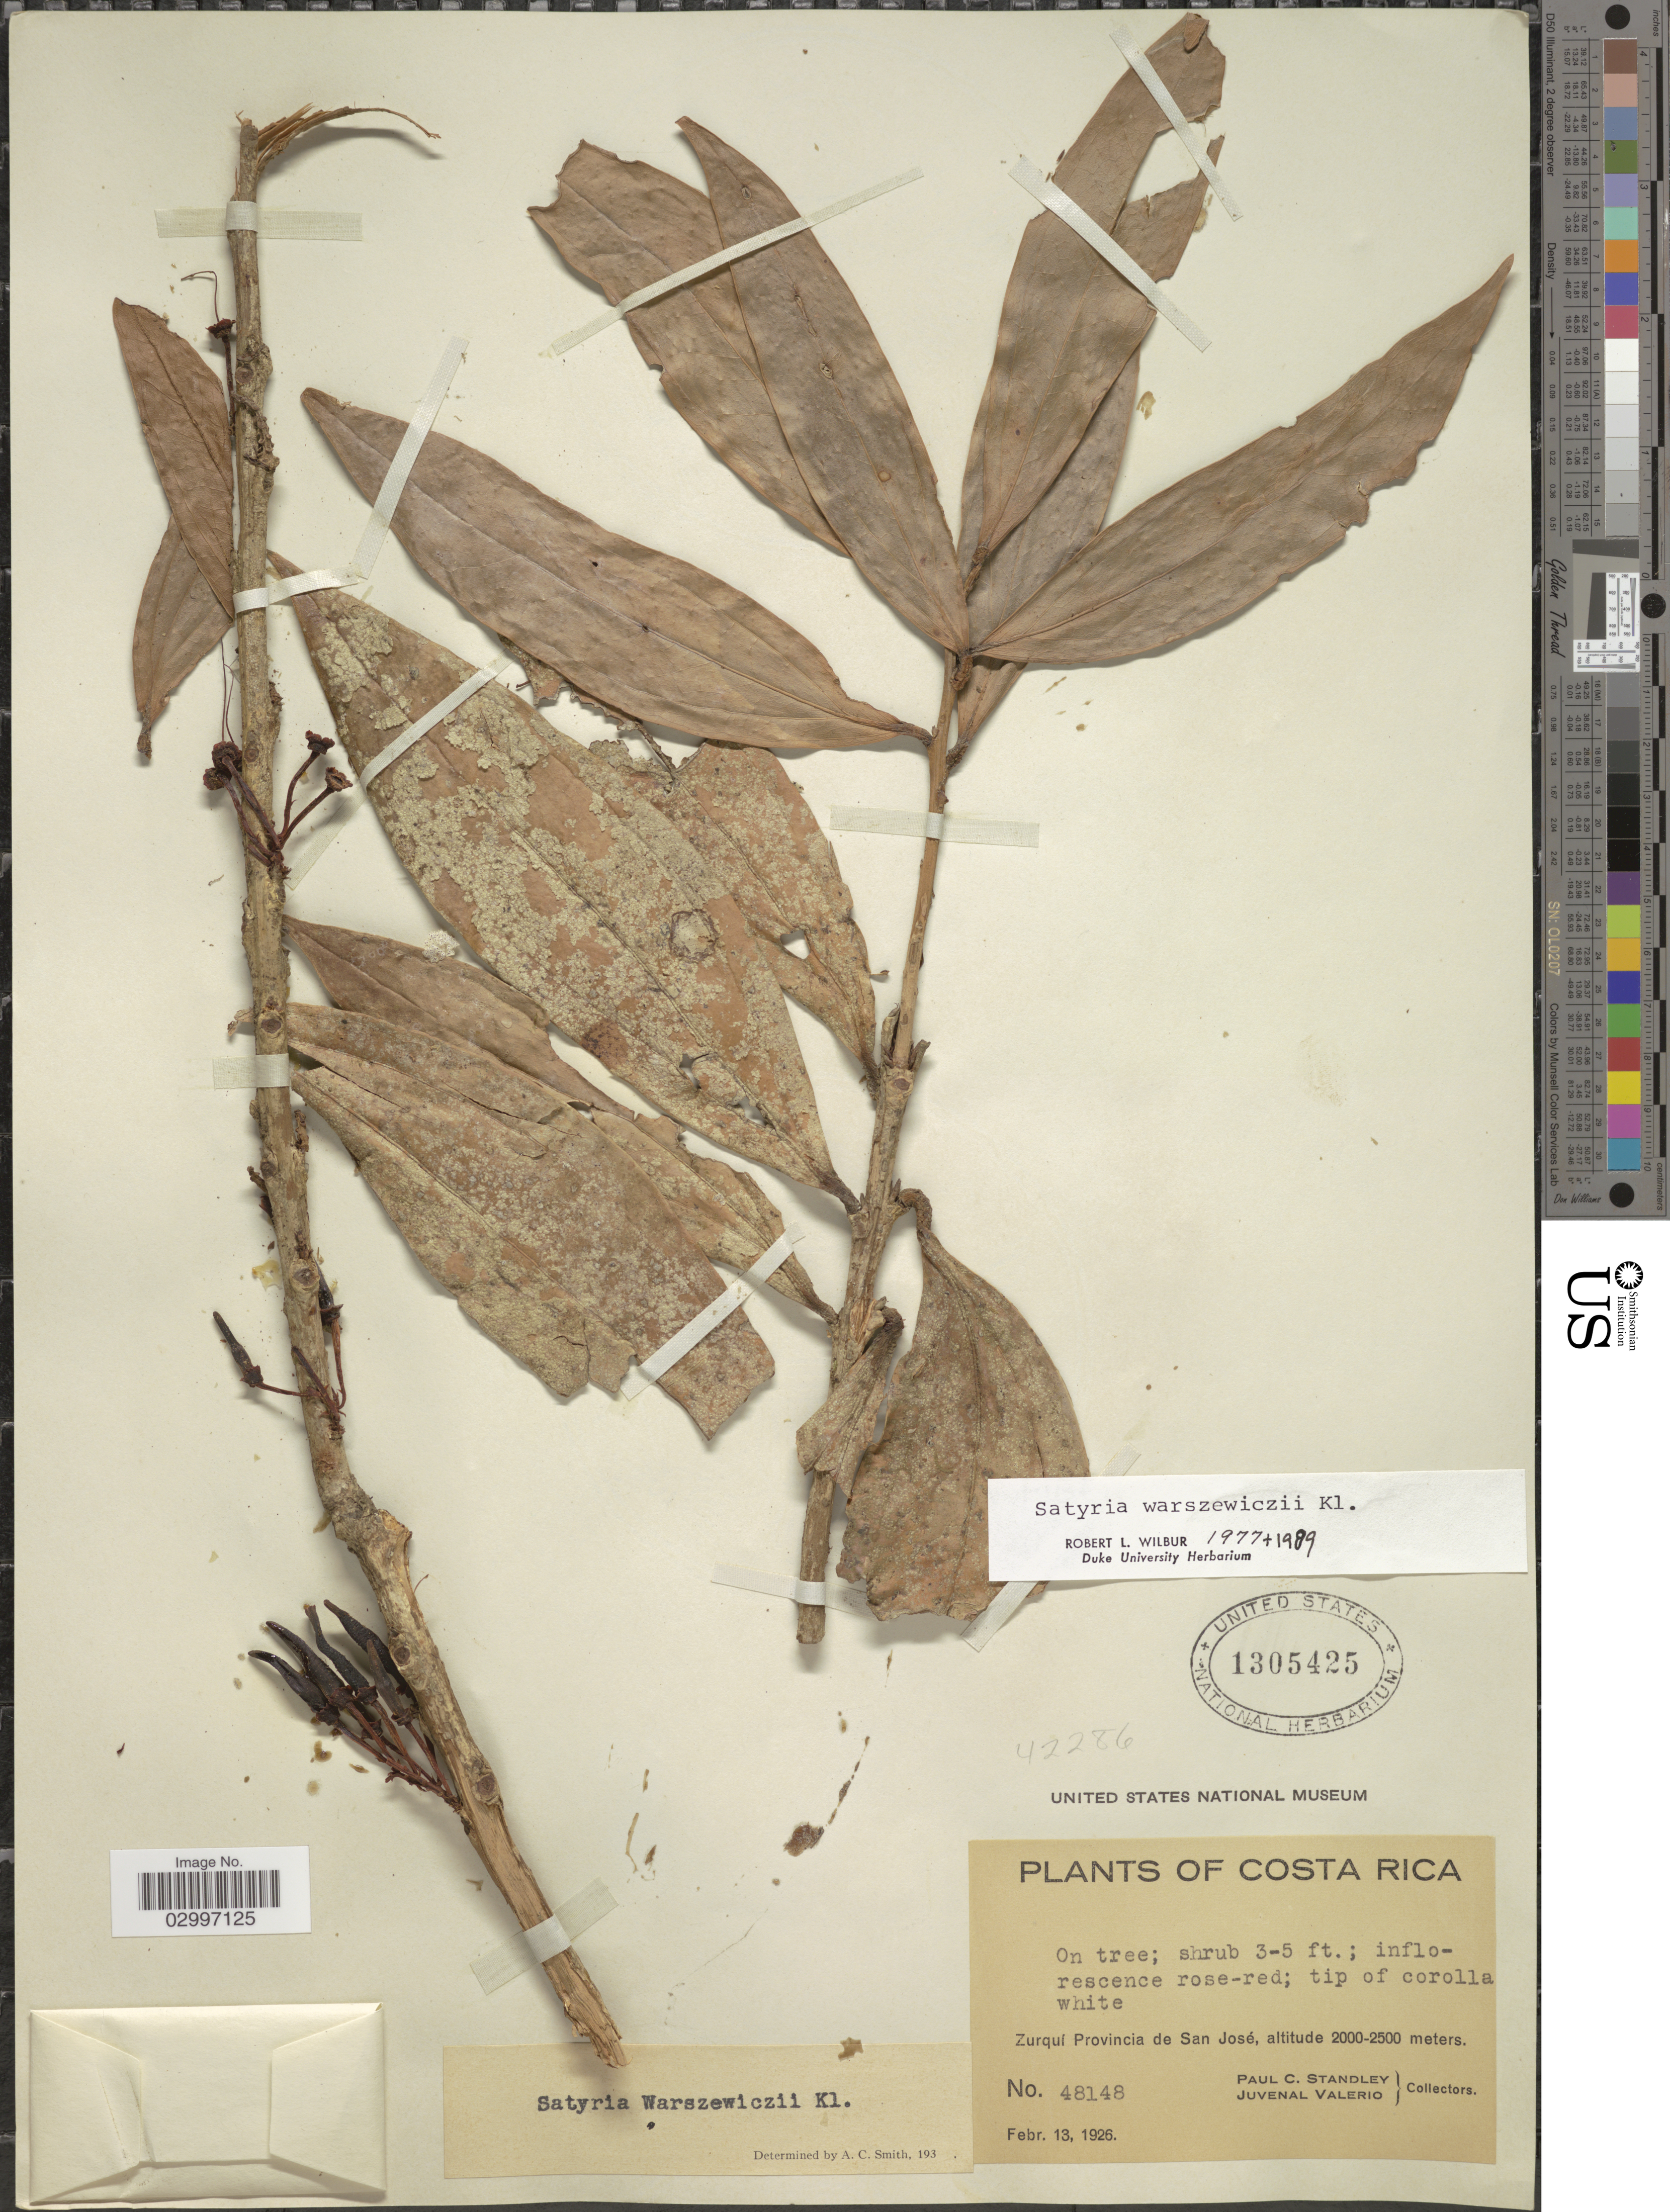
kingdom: Plantae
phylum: Tracheophyta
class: Magnoliopsida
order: Ericales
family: Ericaceae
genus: Satyria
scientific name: Satyria warszewiczii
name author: Klotzsch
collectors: P. C. Standley & J. Valerio R.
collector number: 48148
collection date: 1926-02-13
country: Costa Rica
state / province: San José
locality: Zurquí Provincia de San José.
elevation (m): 2000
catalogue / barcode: US 1305425